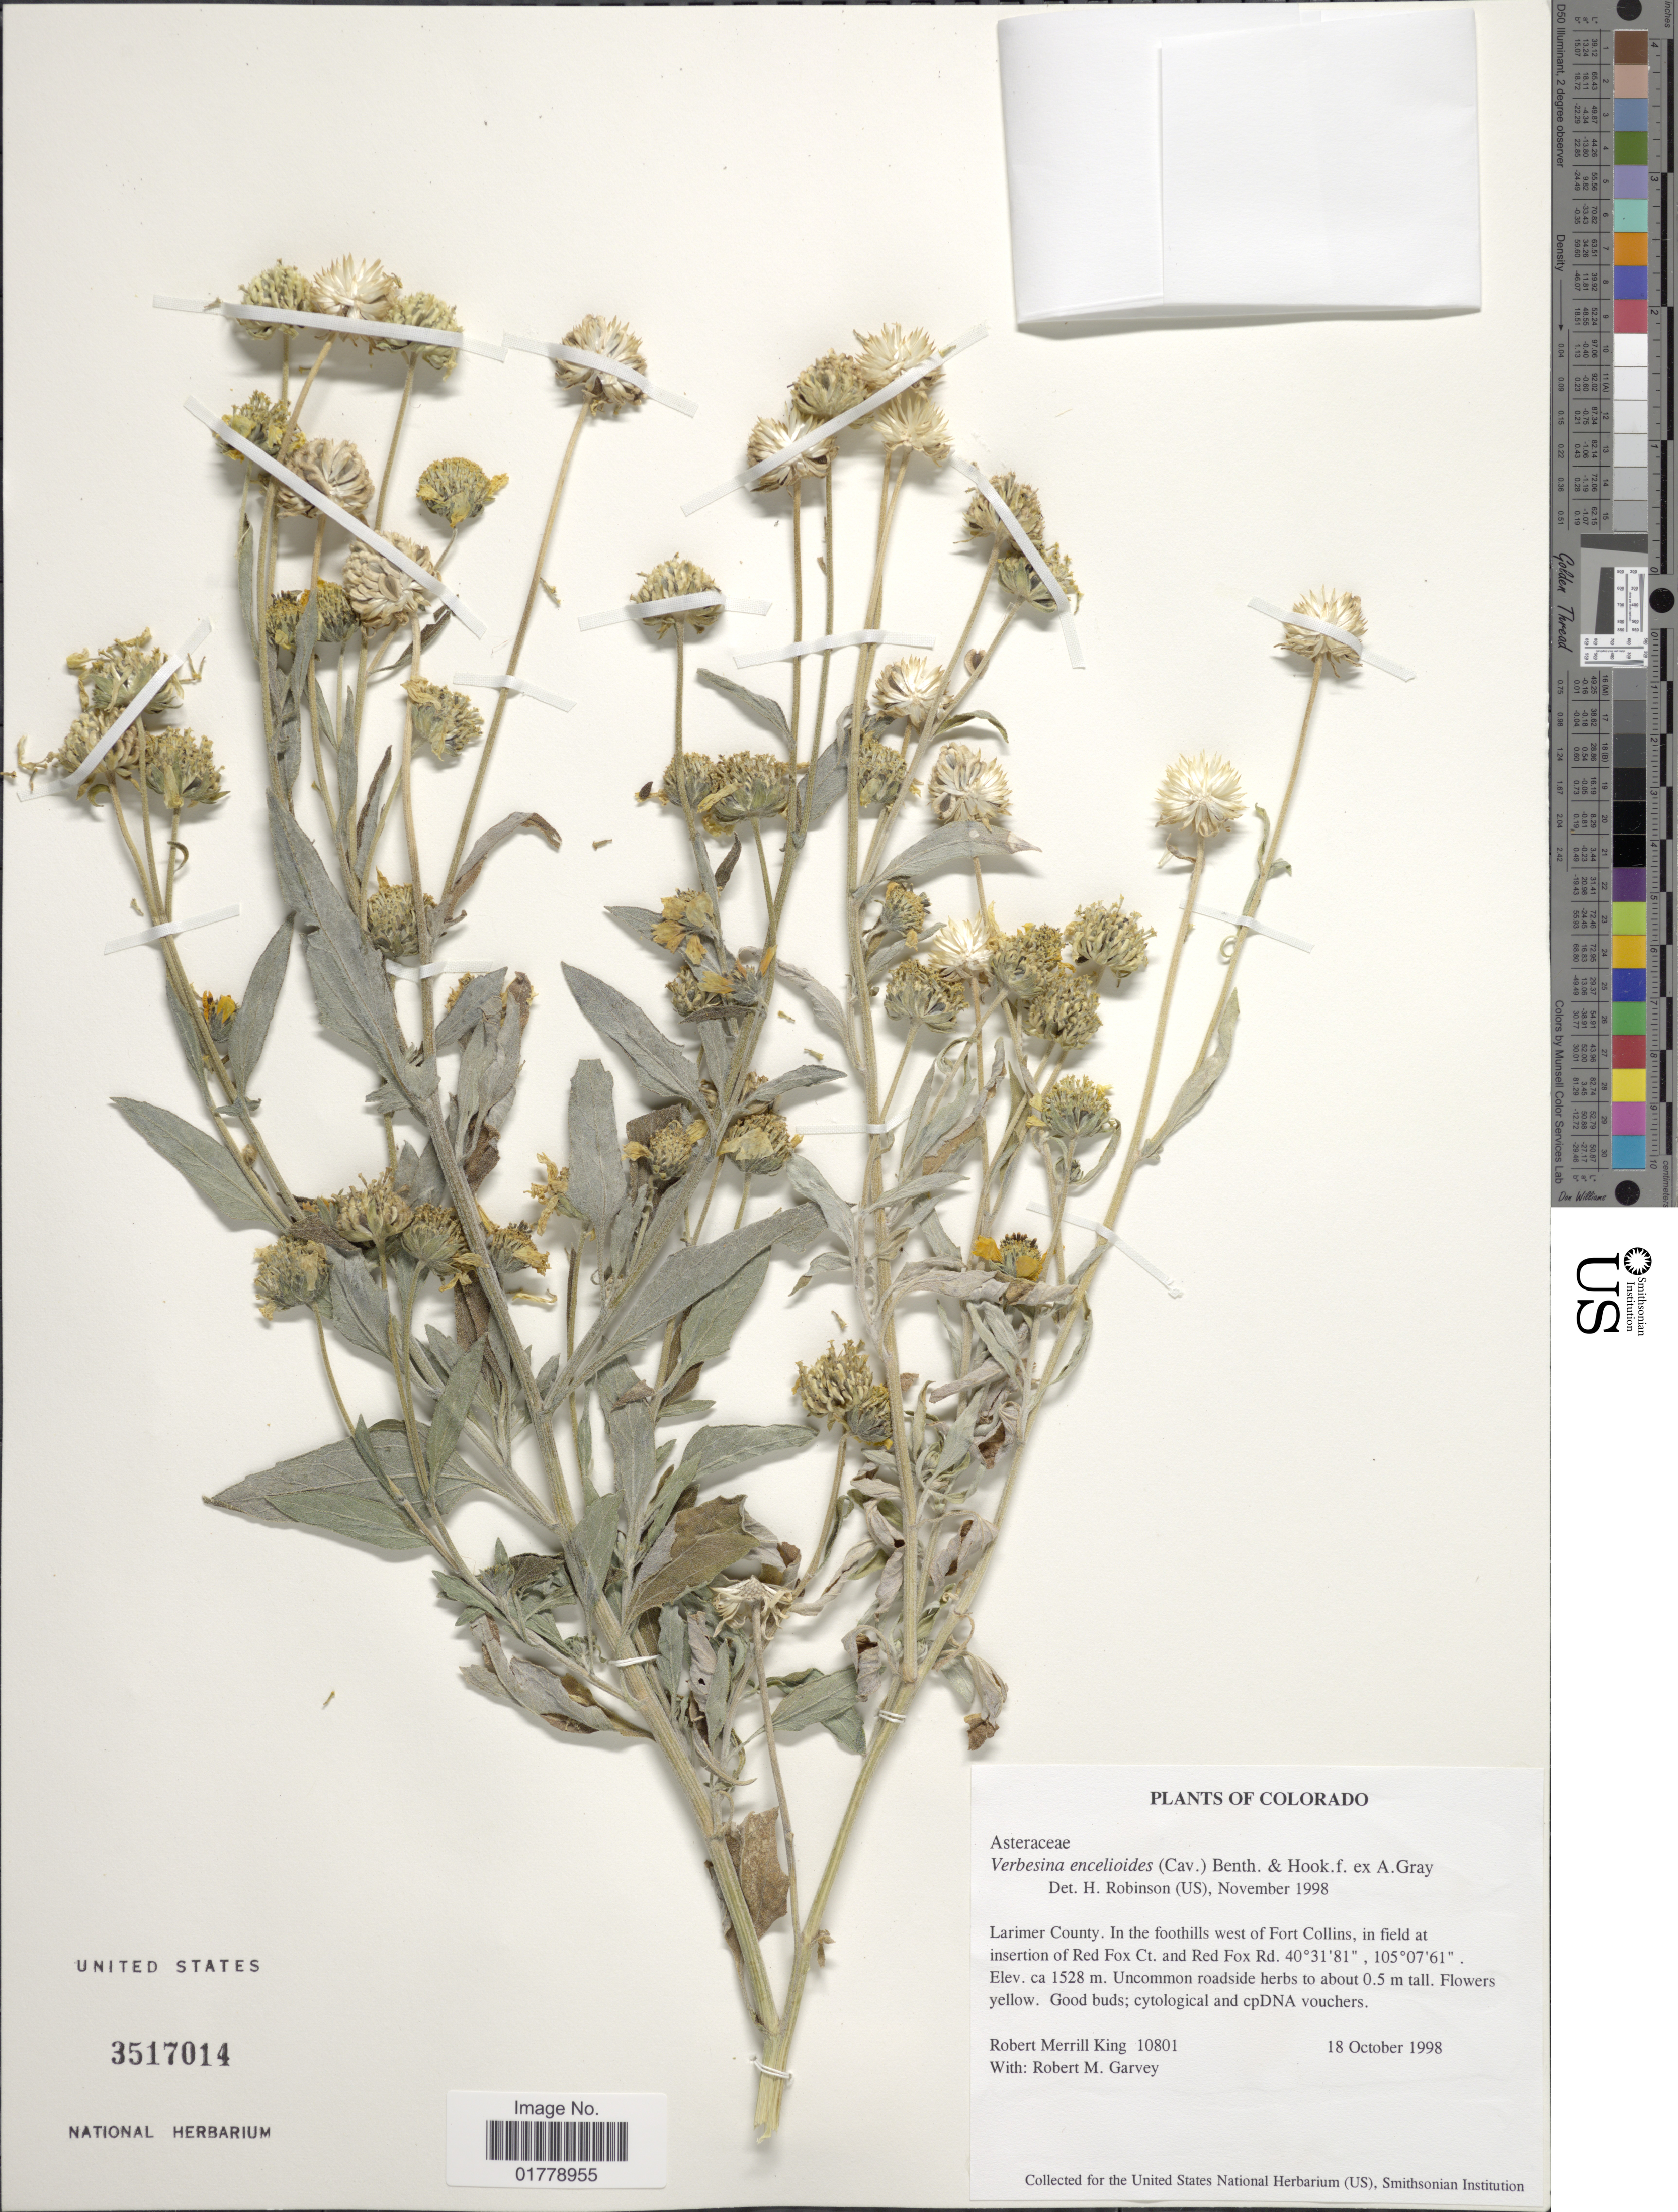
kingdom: Plantae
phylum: Tracheophyta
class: Magnoliopsida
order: Asterales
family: Asteraceae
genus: Verbesina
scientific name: Verbesina encelioides var. cana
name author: (B.L. Rob.) Greenm.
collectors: R. M. King & R. Garvey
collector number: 10801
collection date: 1998-10-18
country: United States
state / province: Colorado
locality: Larimer County. In the foothills west of Fort Collins, in field at insertion of Red Fox Ct. and Red Fox Rd.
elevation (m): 1528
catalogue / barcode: US 3517014